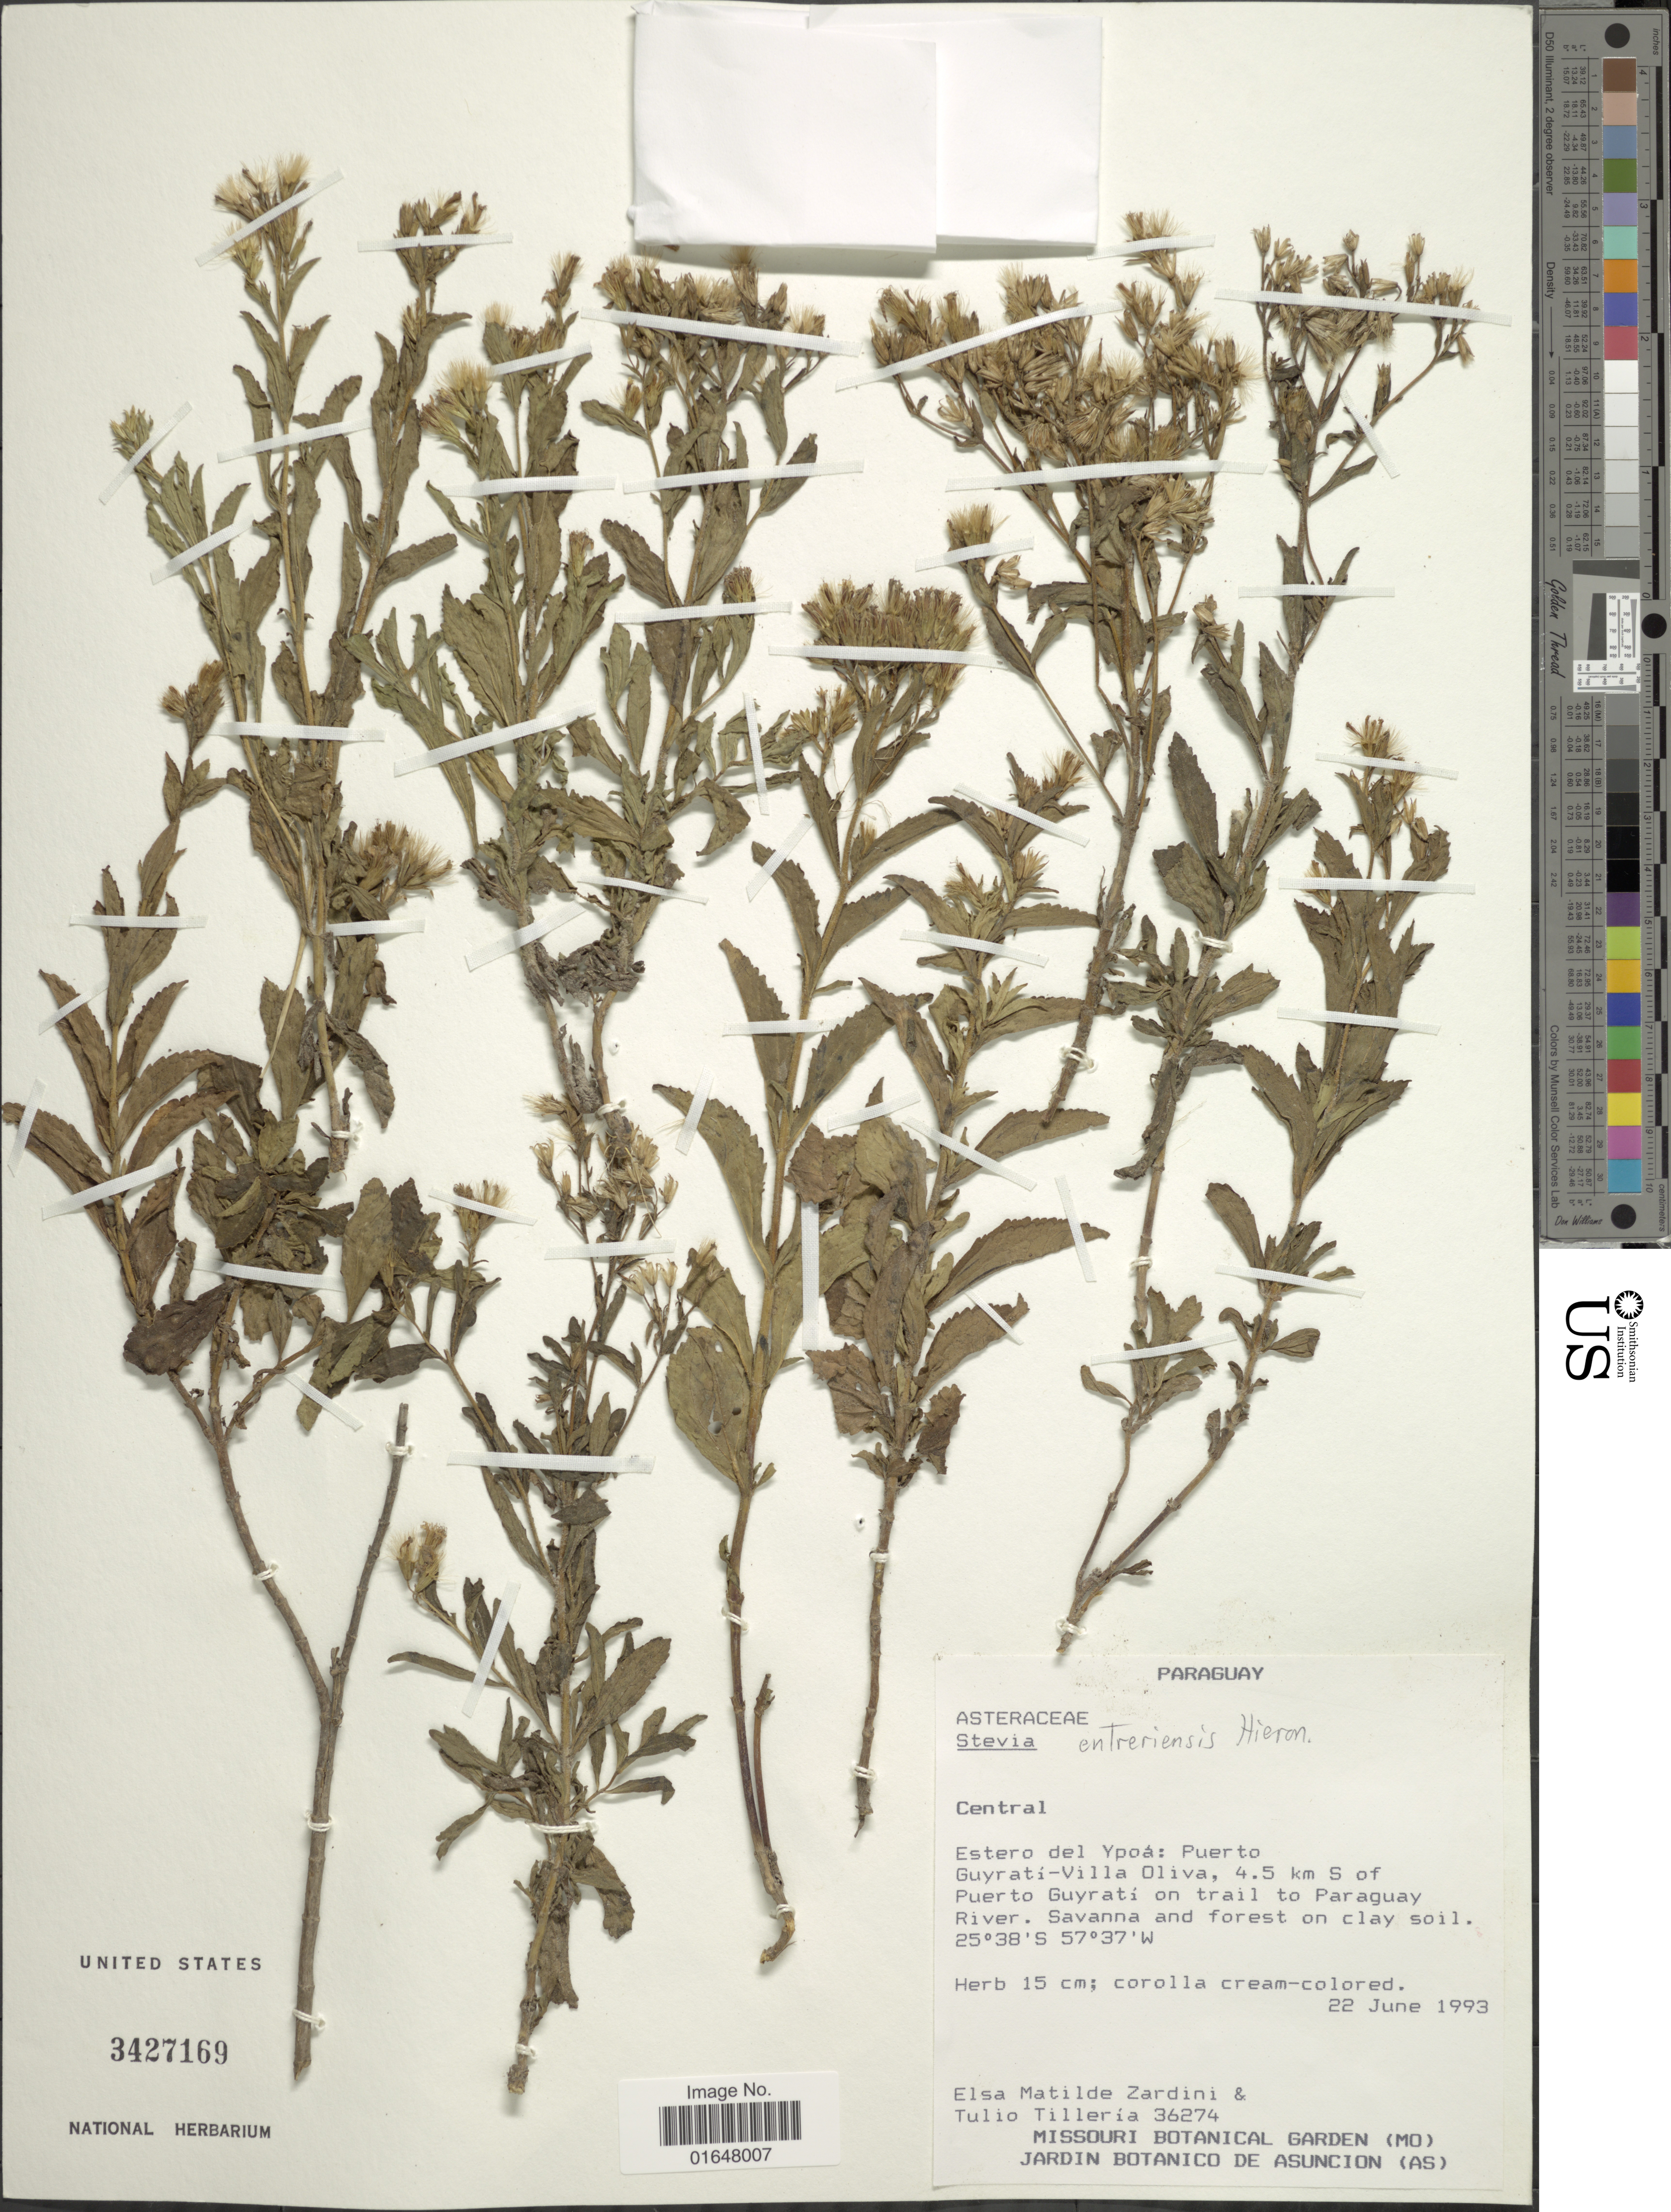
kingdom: Plantae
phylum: Tracheophyta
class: Magnoliopsida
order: Asterales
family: Asteraceae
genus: Stevia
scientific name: Stevia entreriensis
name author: Hieron.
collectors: E. M. Zardini & T. Tilleria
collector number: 36274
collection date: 1993-06-22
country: Paraguay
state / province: Central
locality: Estero del Ypoa, Puerto Guyrati-Villa Oliva, 4.5 km S of Puerto Guyrati on trail to Paraguay River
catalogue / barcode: US 3427169